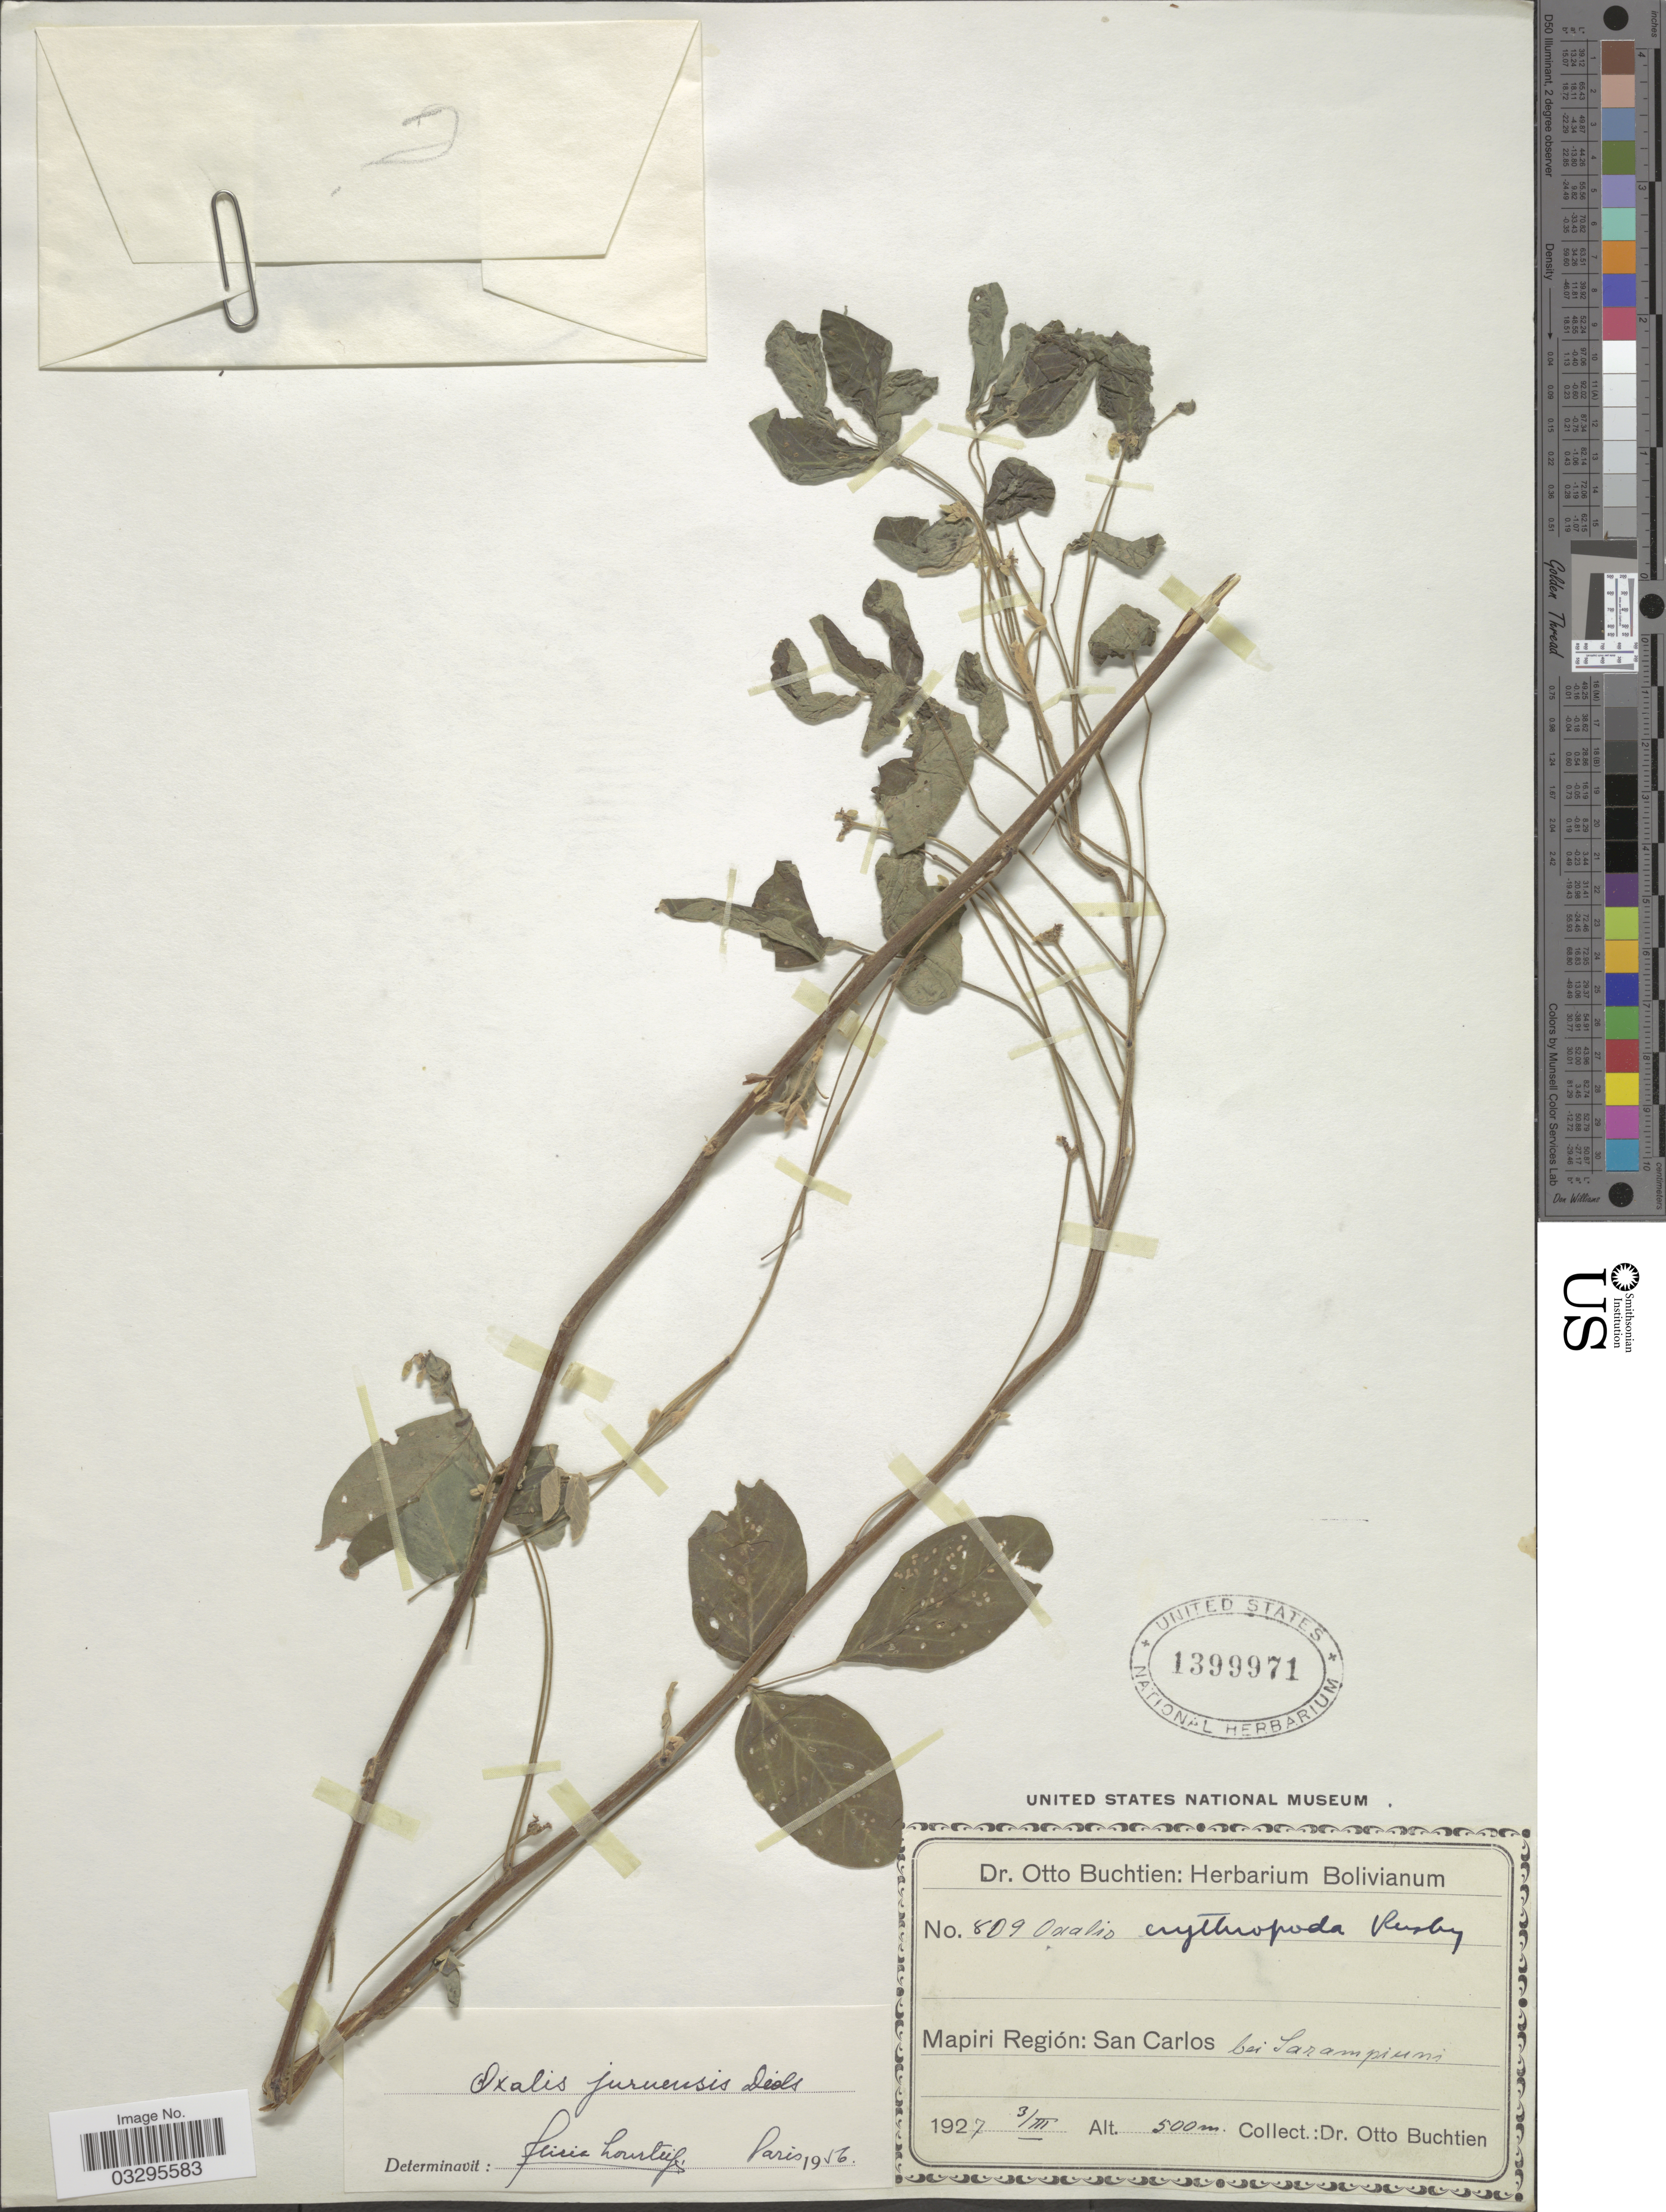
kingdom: Plantae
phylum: Tracheophyta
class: Magnoliopsida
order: Oxalidales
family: Oxalidaceae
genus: Oxalis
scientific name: Oxalis juruensis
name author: Diels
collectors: O. Buchtien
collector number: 809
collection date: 1927-03-03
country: Bolivia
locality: Mapiri Región: San Carlos bei Sarampiuni.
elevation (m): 500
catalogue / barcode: US 1399971